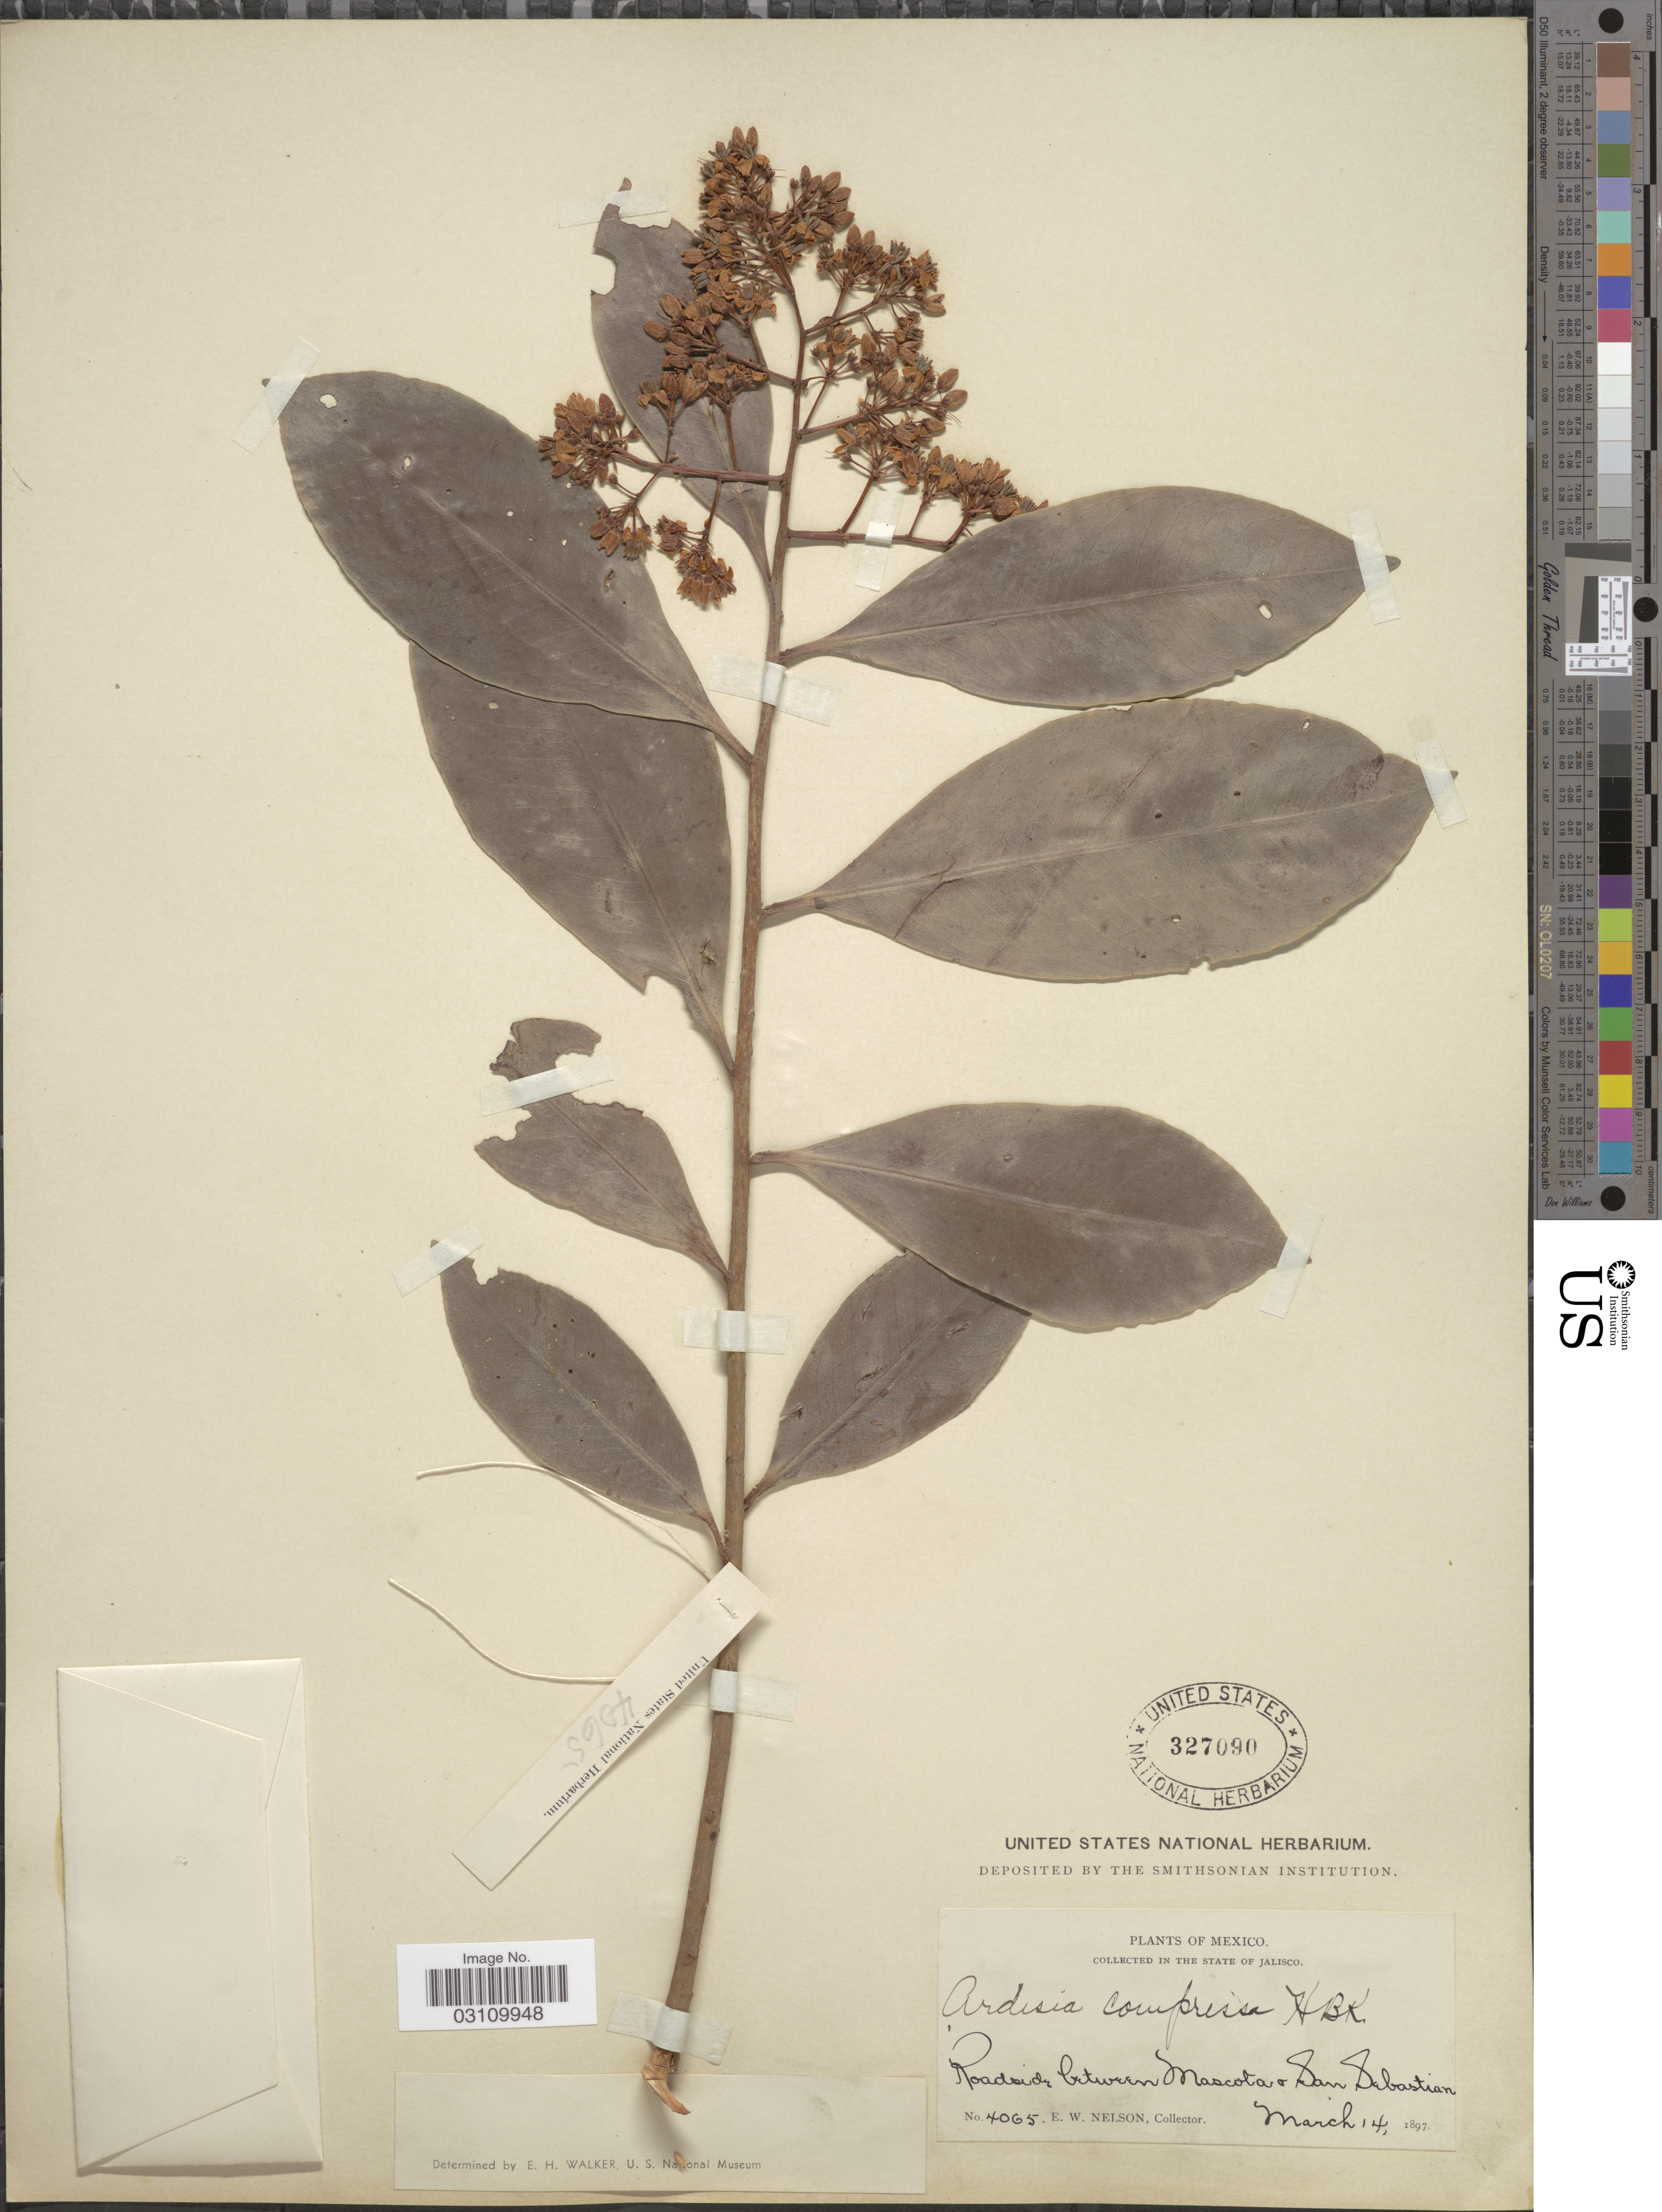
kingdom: Plantae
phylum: Tracheophyta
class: Magnoliopsida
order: Ericales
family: Primulaceae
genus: Ardisia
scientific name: Ardisia compressa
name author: Kunth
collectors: E. W. Nelson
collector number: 4065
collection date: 1897-03-14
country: Mexico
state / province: Jalisco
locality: Roadside between Mascota a San Sebastian.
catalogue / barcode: US 327090